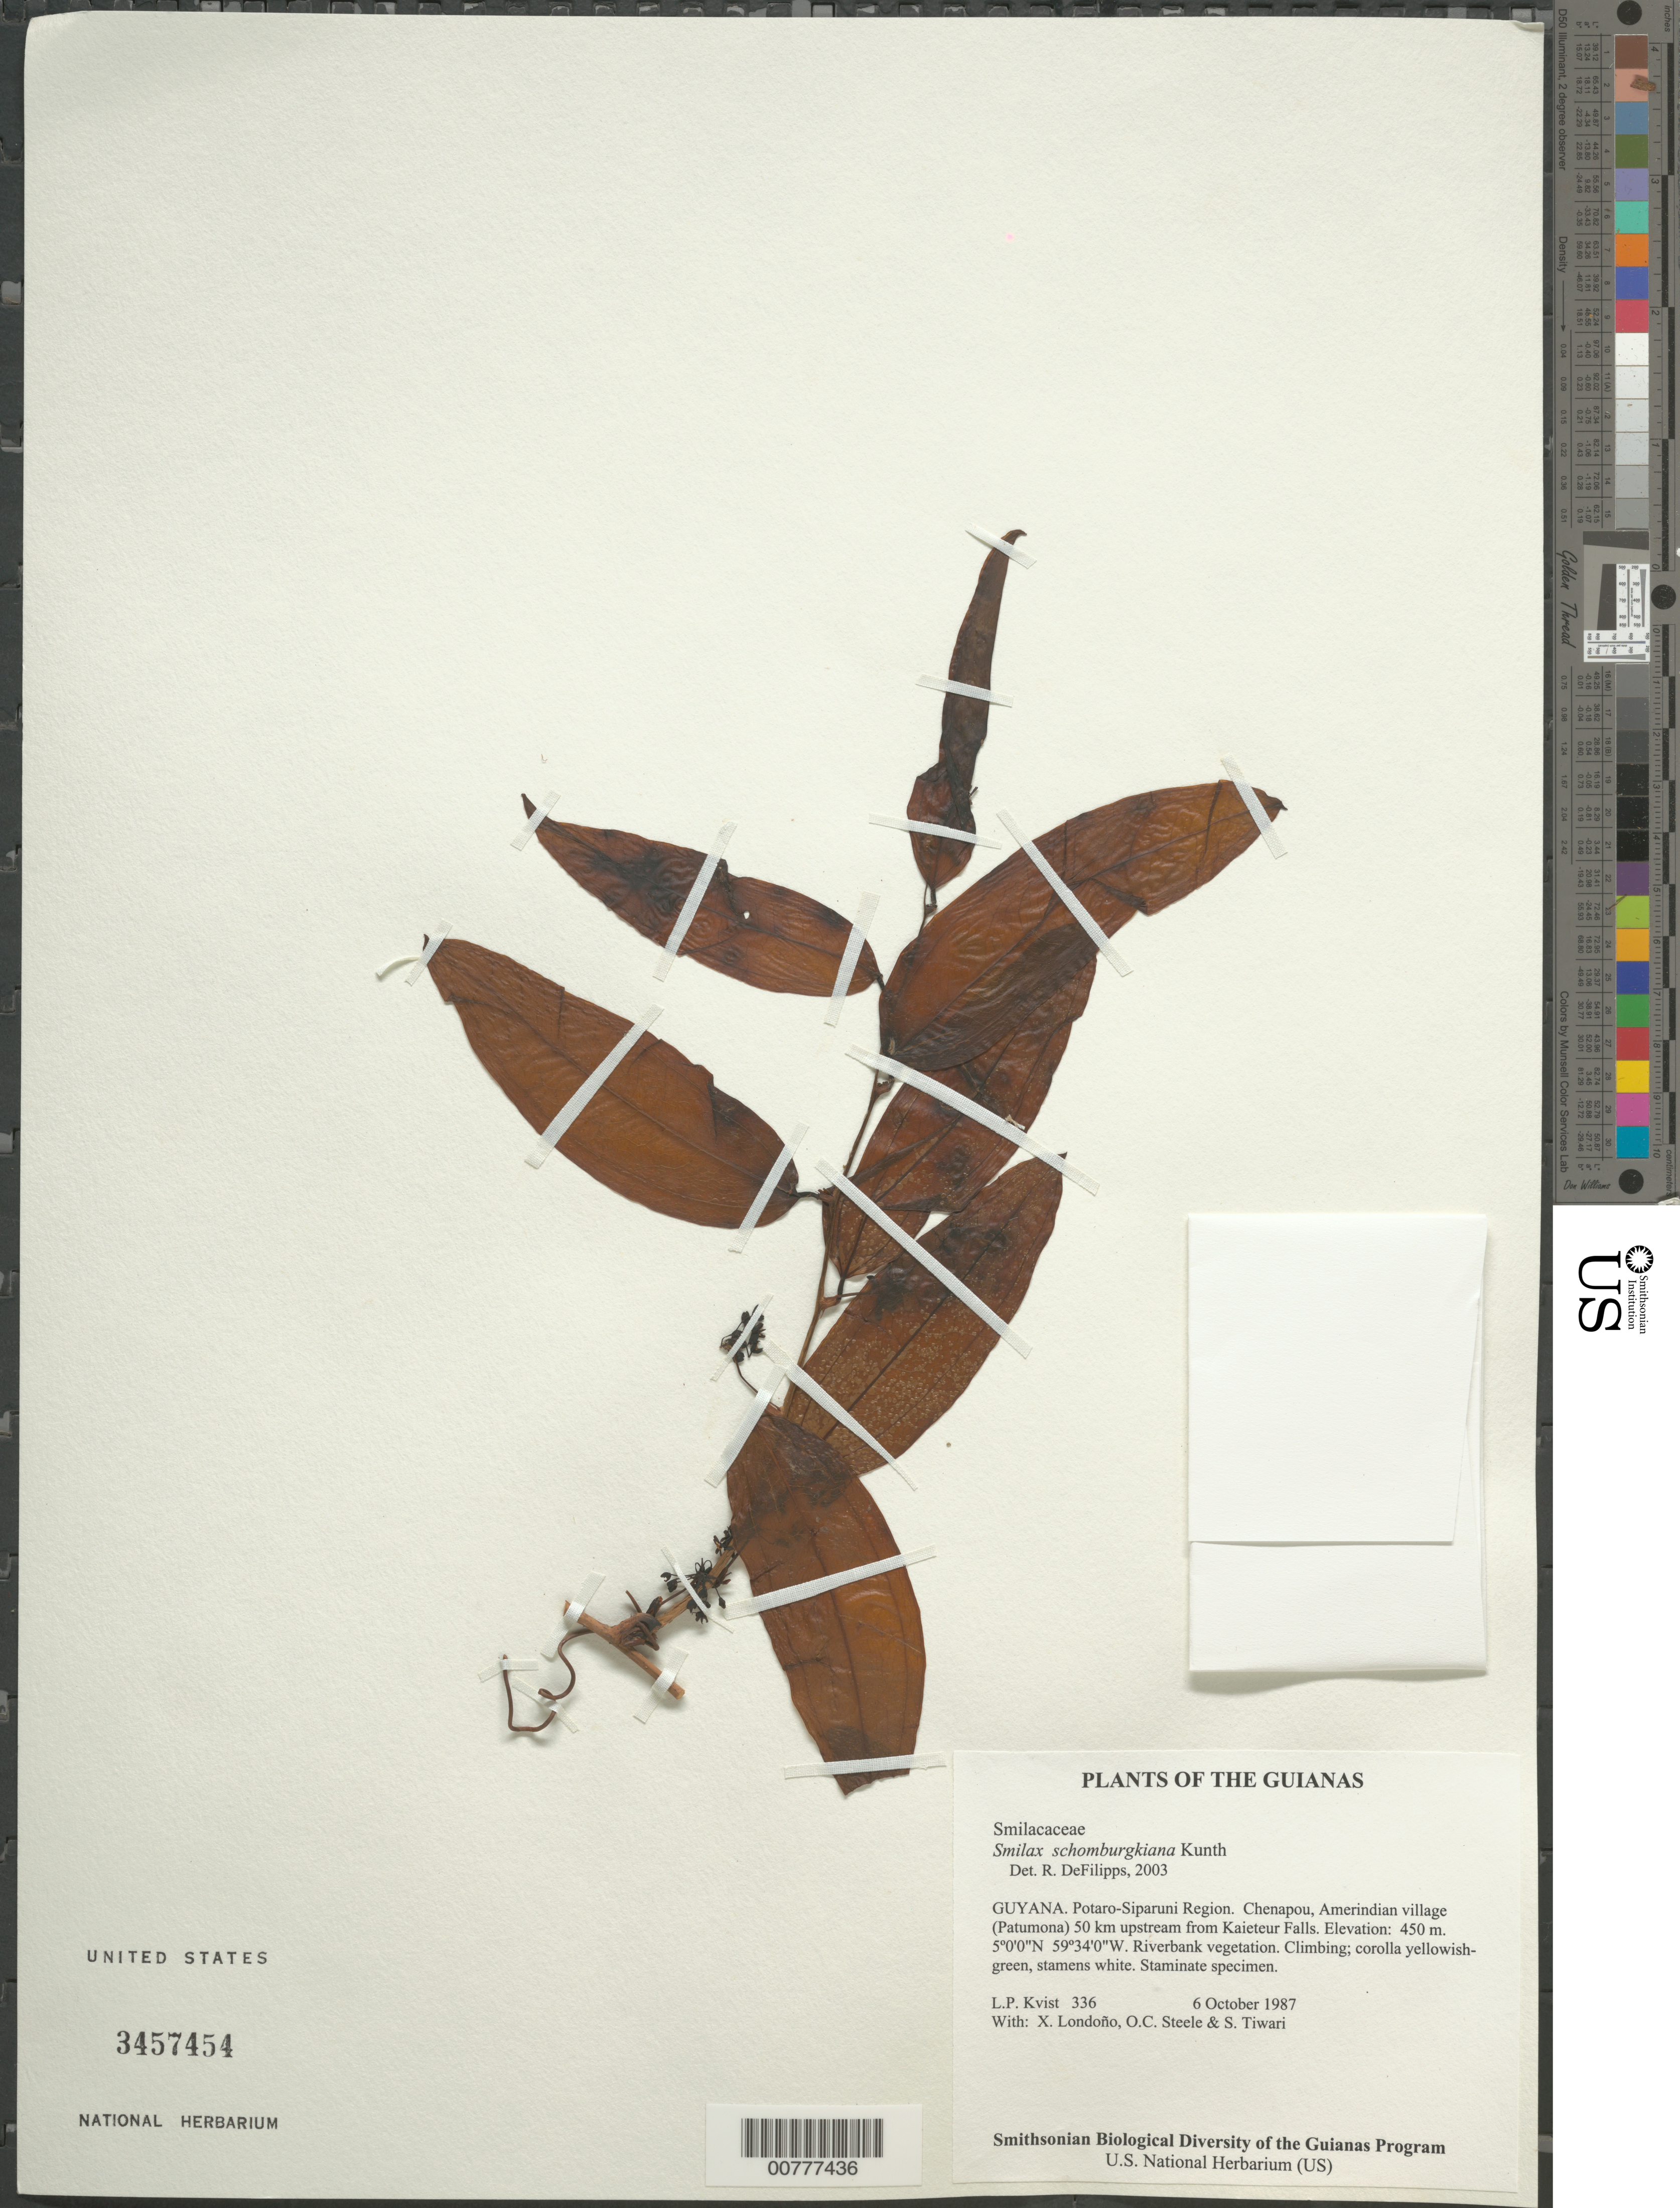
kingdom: Plantae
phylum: Tracheophyta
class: Liliopsida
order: Liliales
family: Smilacaceae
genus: Smilax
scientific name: Smilax schomburgkiana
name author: Kunth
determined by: DeFilipps, R. A.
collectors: L. P. Kvist, X. Londoño, O. C. Steele & S. Tiwari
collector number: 336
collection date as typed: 6 October 1987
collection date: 1987-10-06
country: Guyana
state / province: Potaro-Siparuni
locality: Chenapou, Amerindian village (Patumona) 50 km upstream from Kaieteur Falls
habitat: Riverbank vegetation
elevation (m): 450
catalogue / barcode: US 3457454